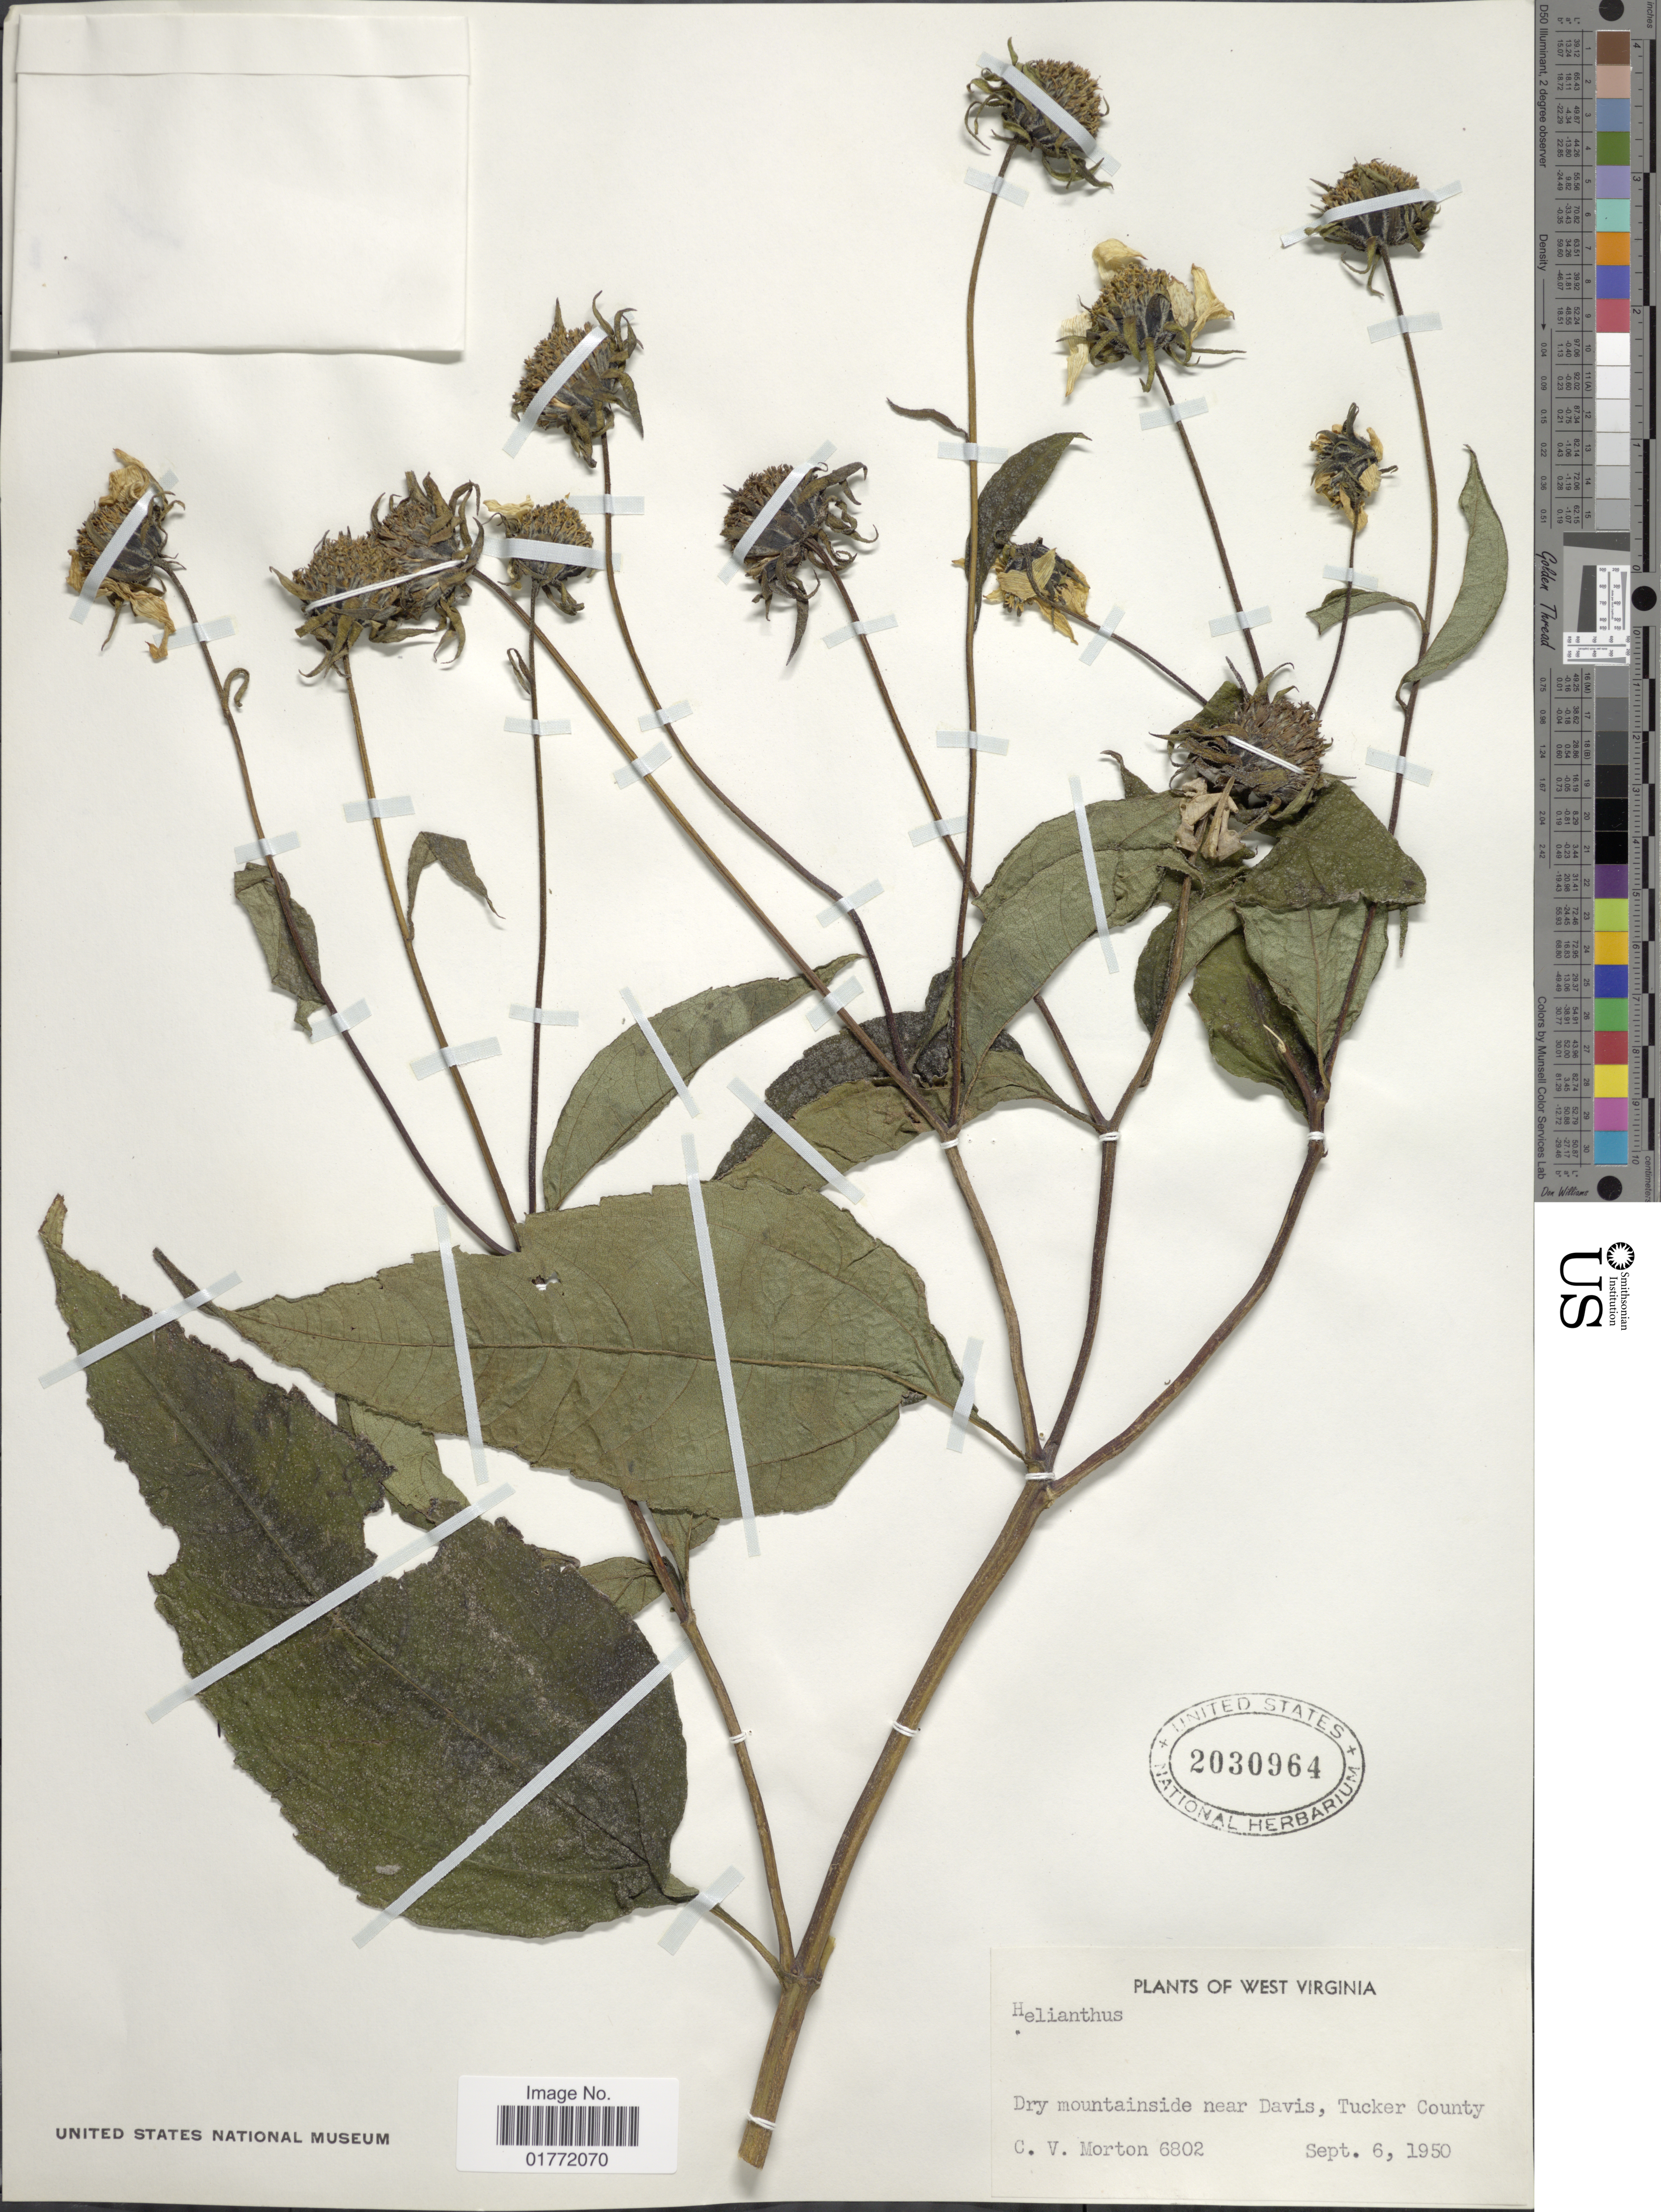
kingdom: Plantae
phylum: Tracheophyta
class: Magnoliopsida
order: Asterales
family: Asteraceae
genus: Helianthus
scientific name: Helianthus sp.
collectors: C. V. Morton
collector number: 6802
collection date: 1950-09-06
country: United States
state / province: West Virginia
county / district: Tucker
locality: Dry mountainside near Davis, Tucker County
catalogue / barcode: US 2030964